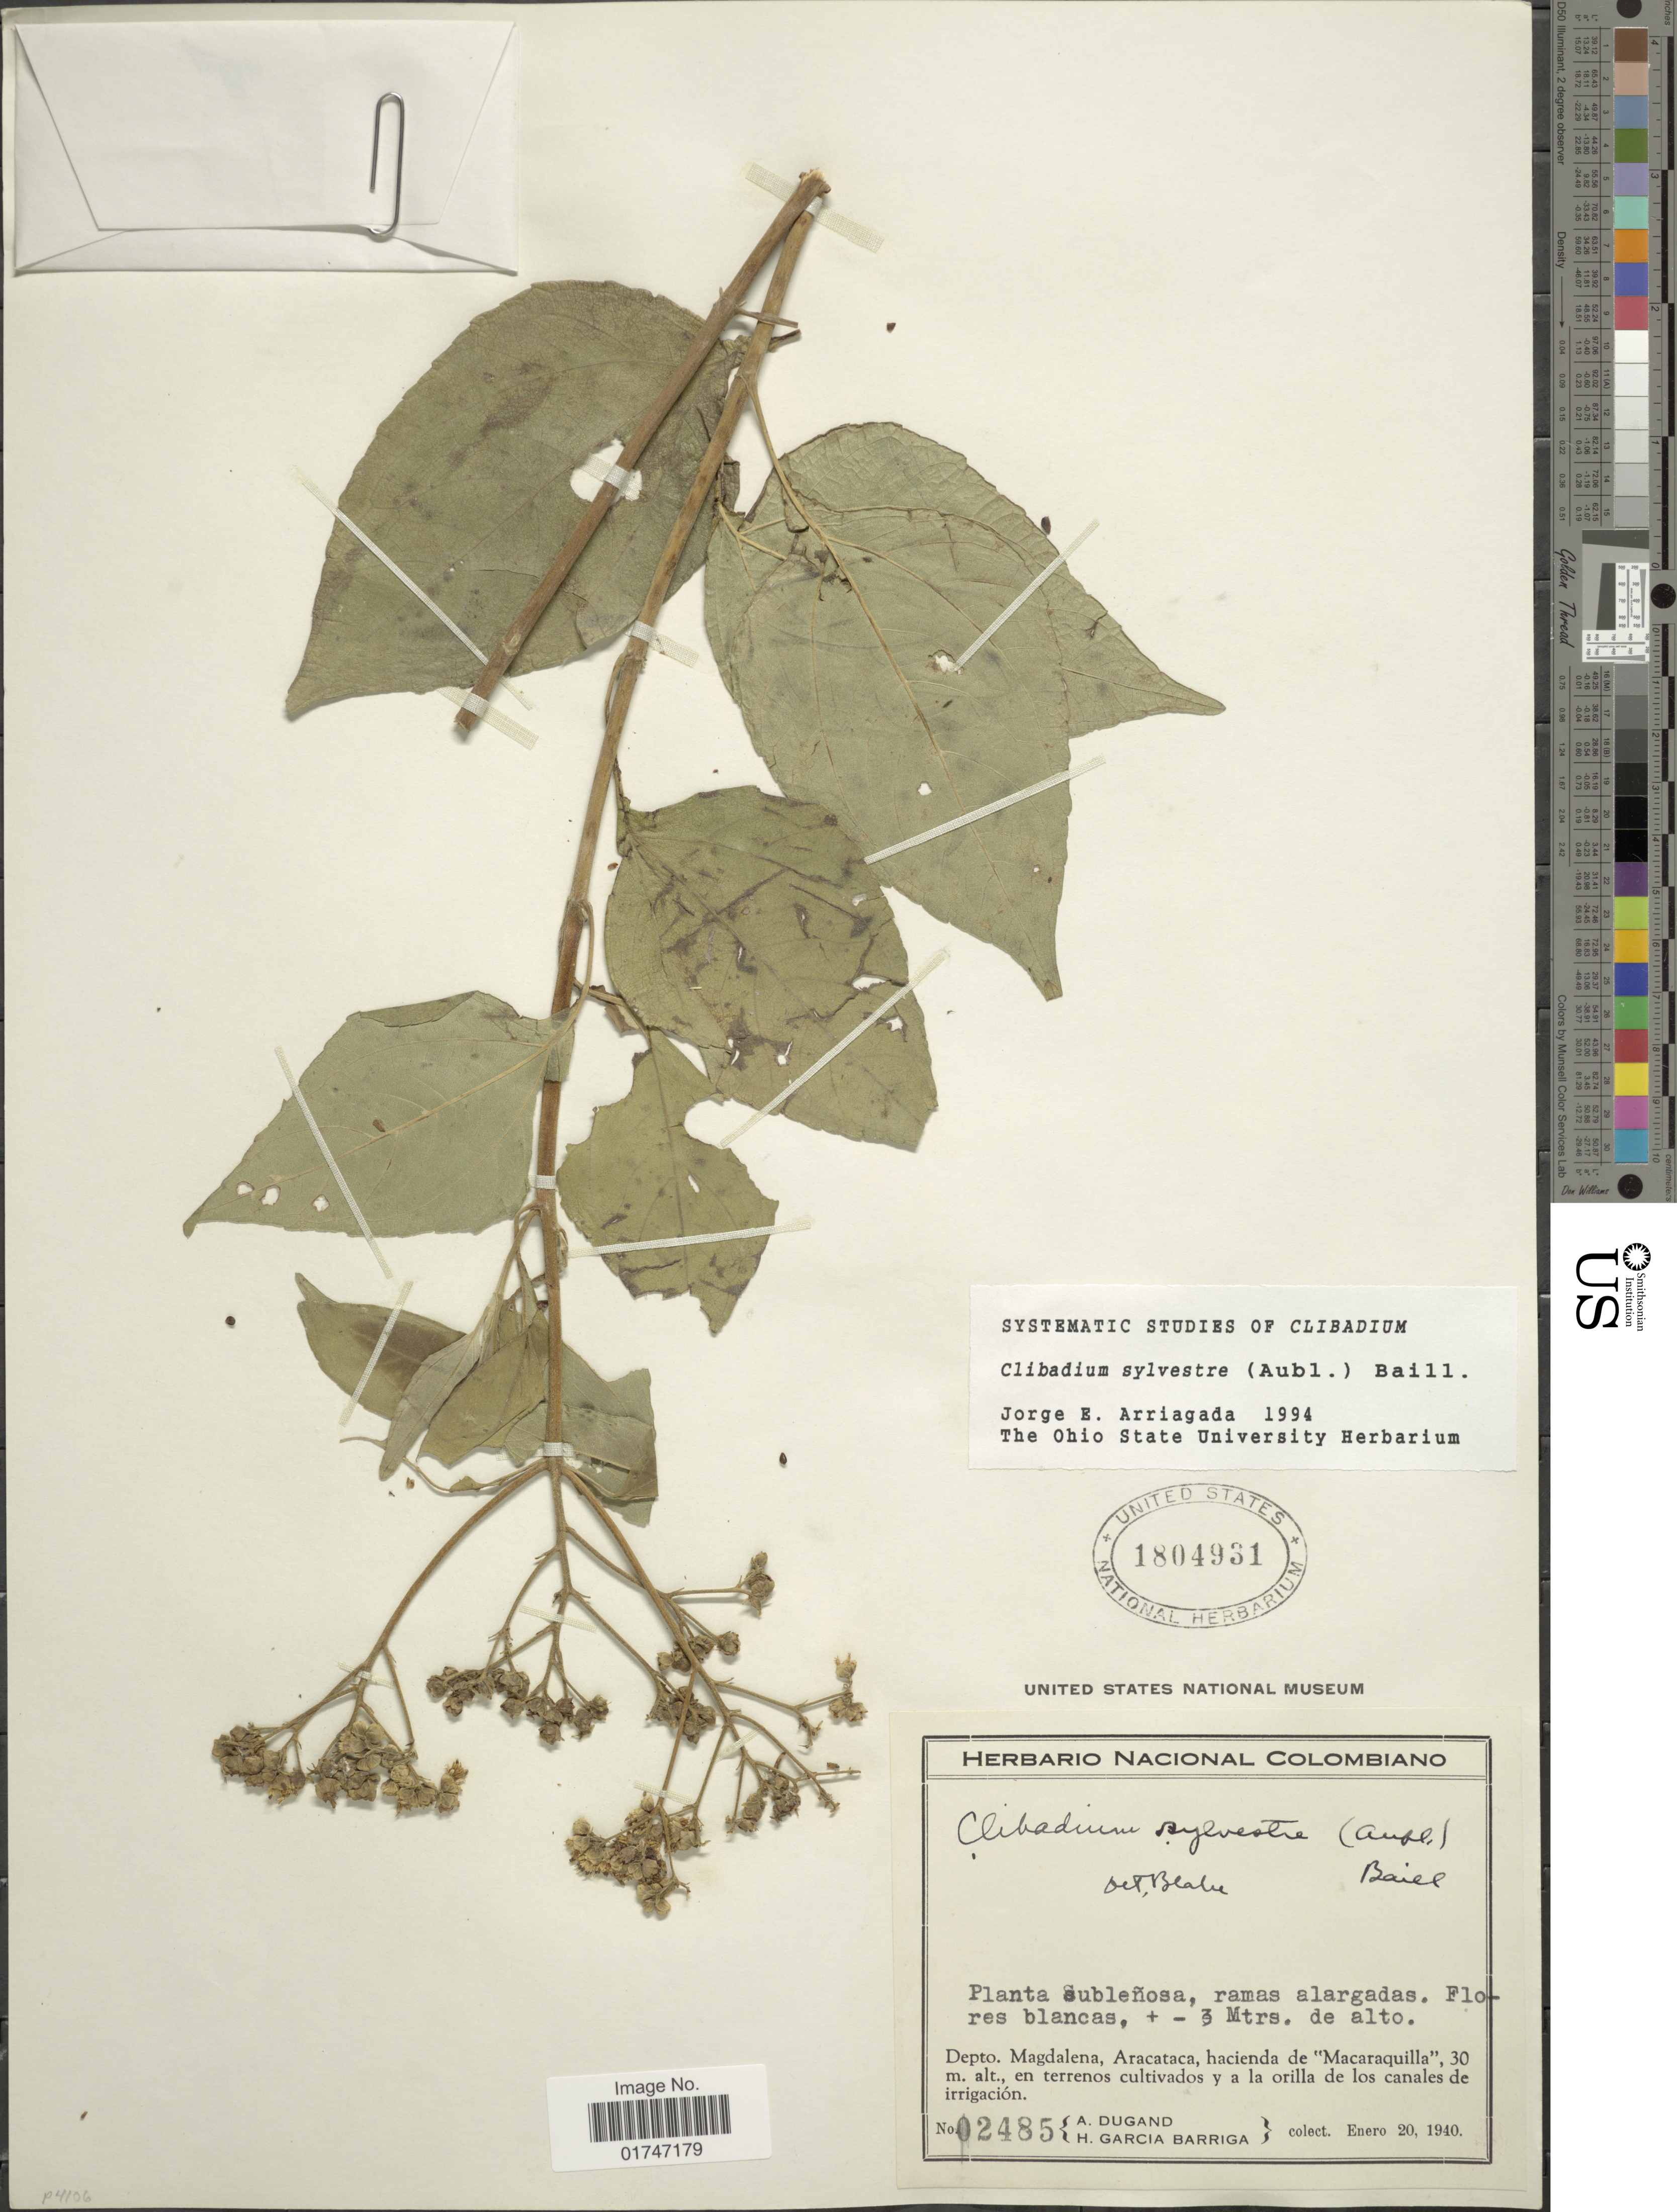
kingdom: Plantae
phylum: Tracheophyta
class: Magnoliopsida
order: Asterales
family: Asteraceae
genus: Clibadium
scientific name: Clibadium sylvestre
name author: (Aubl.) Baill.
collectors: A. Dugand & H. García Barriga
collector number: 02485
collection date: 1940-01-20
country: Colombia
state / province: Magdalena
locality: Depto. Magdalena, Aracataca, hacienda de "Macaraquilla"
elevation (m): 30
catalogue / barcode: US 1804931